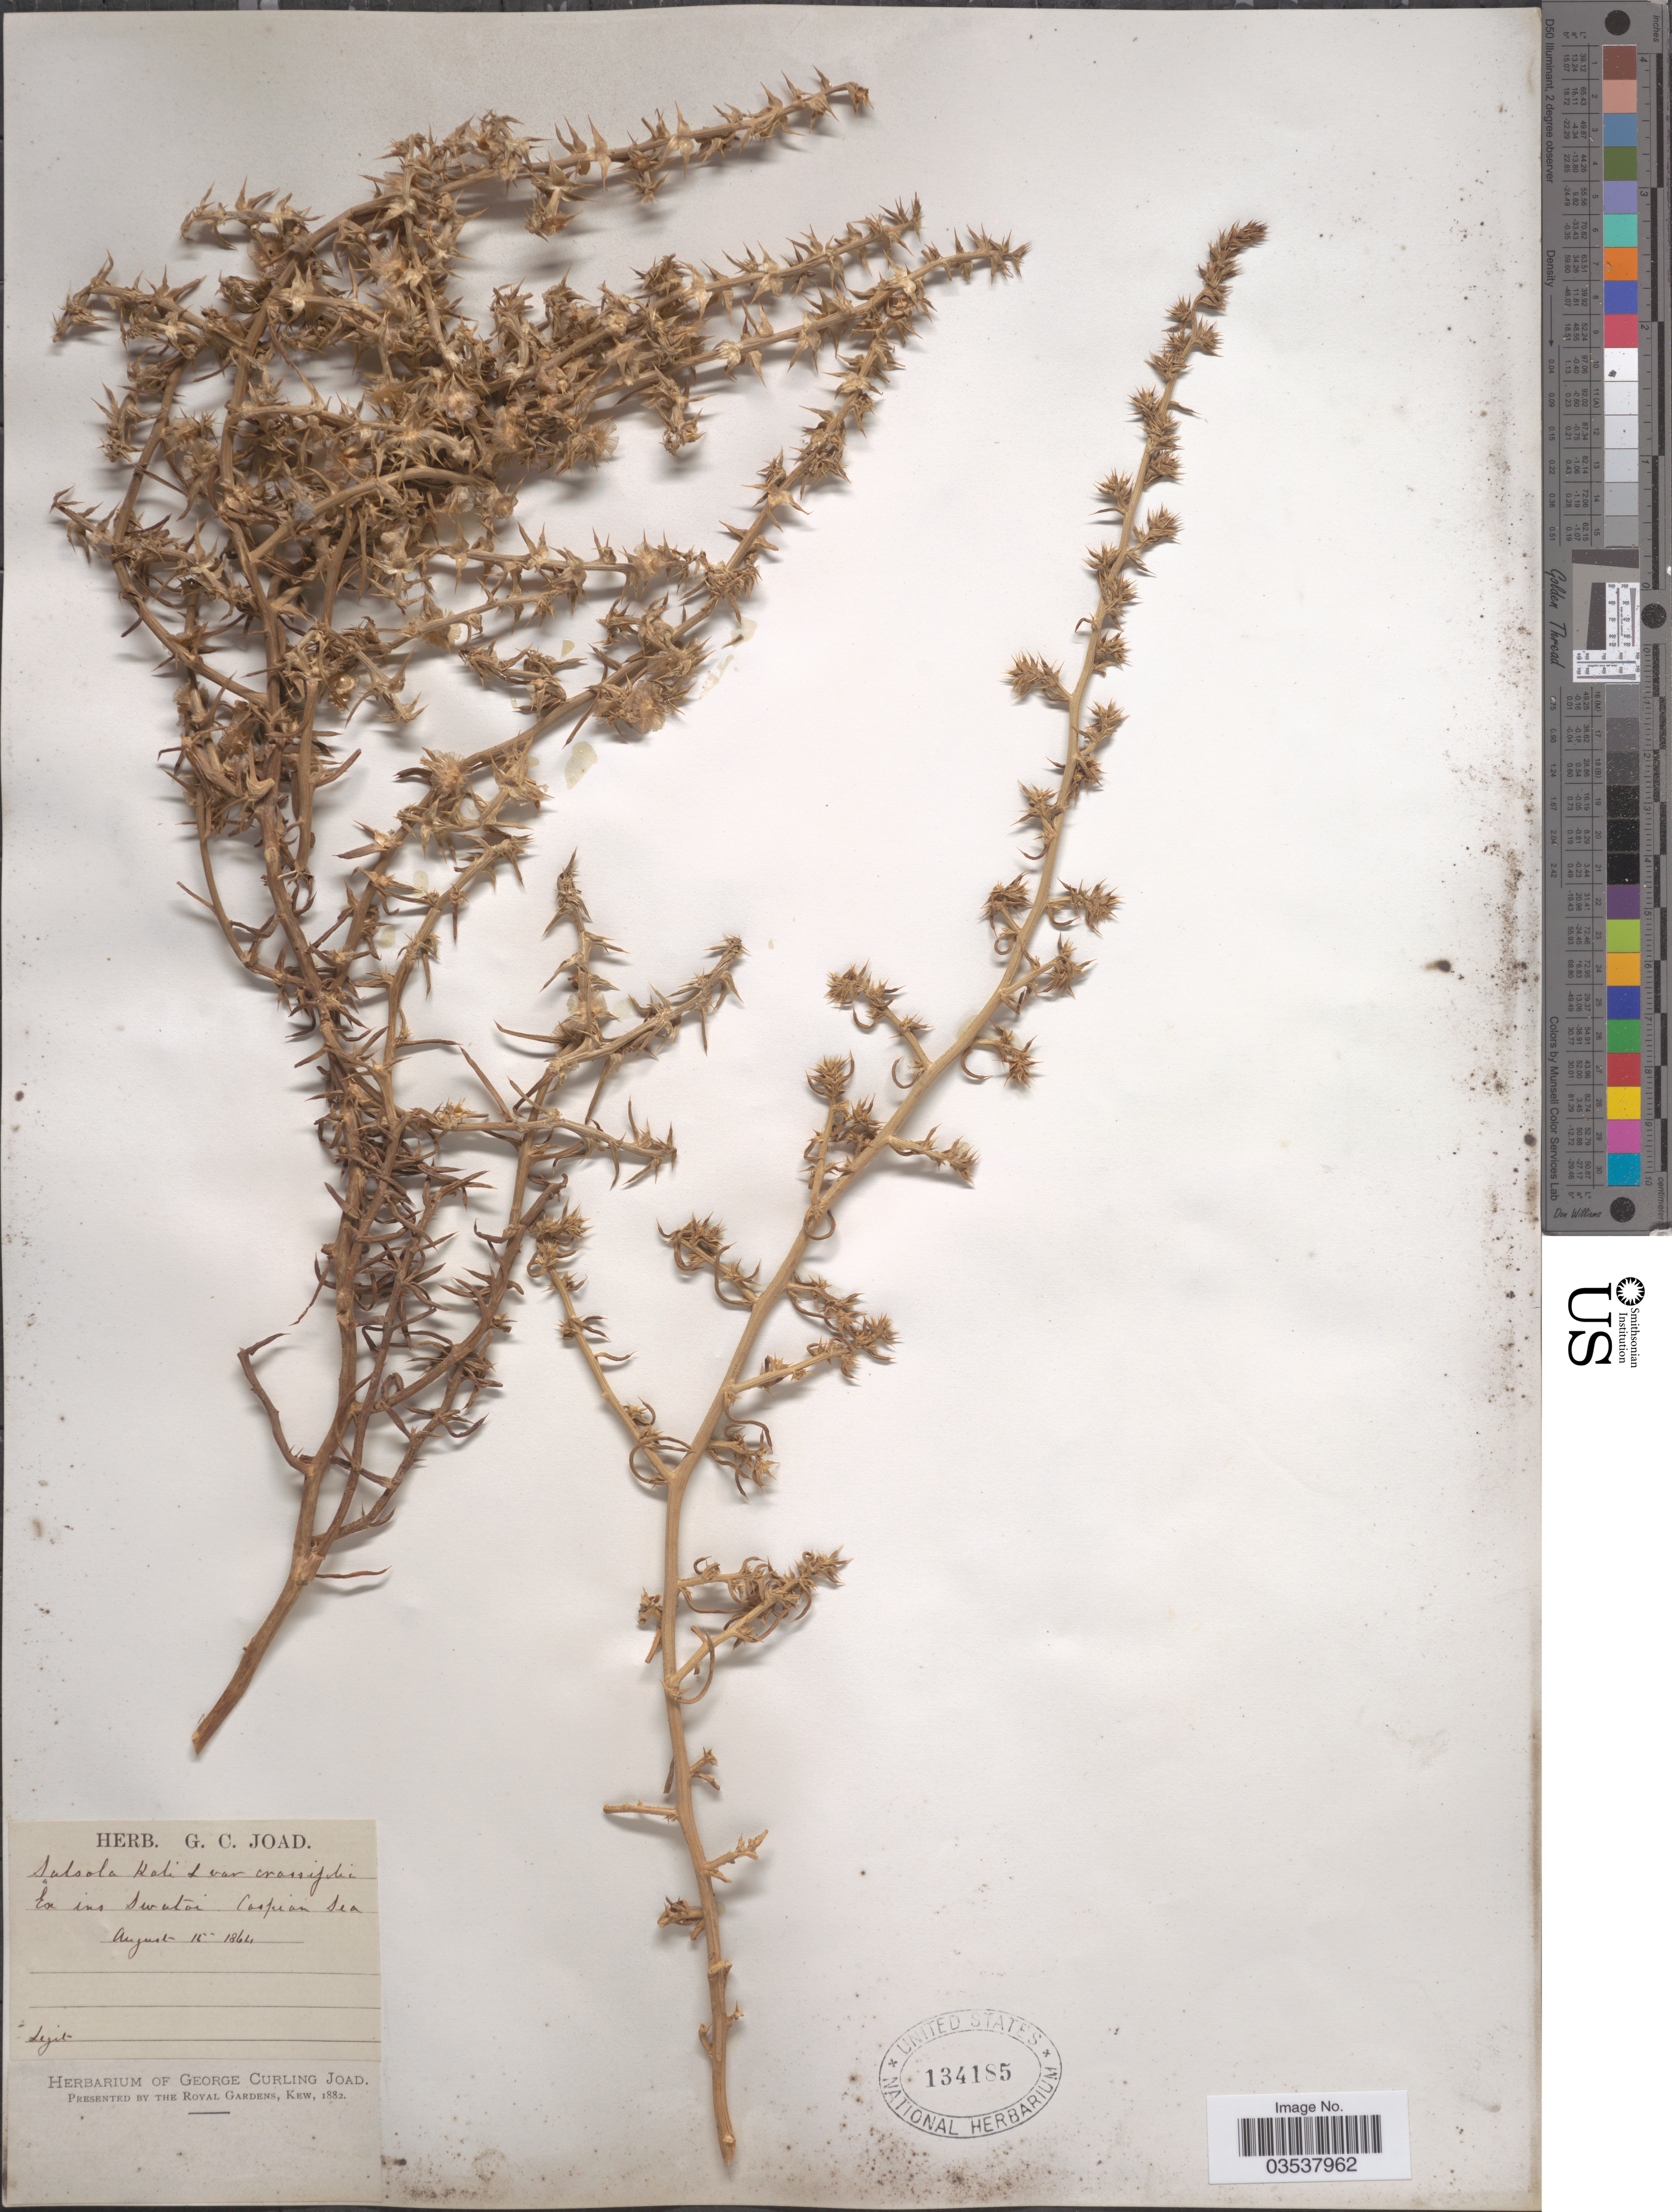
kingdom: Plantae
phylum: Tracheophyta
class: Magnoliopsida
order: Caryophyllales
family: Amaranthaceae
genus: Salsola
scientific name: Salsola kali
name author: L.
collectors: ex herb. George Curling Joad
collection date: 1864-08-15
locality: Ex ins Swatai. Caspian Sea.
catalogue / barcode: US 134185